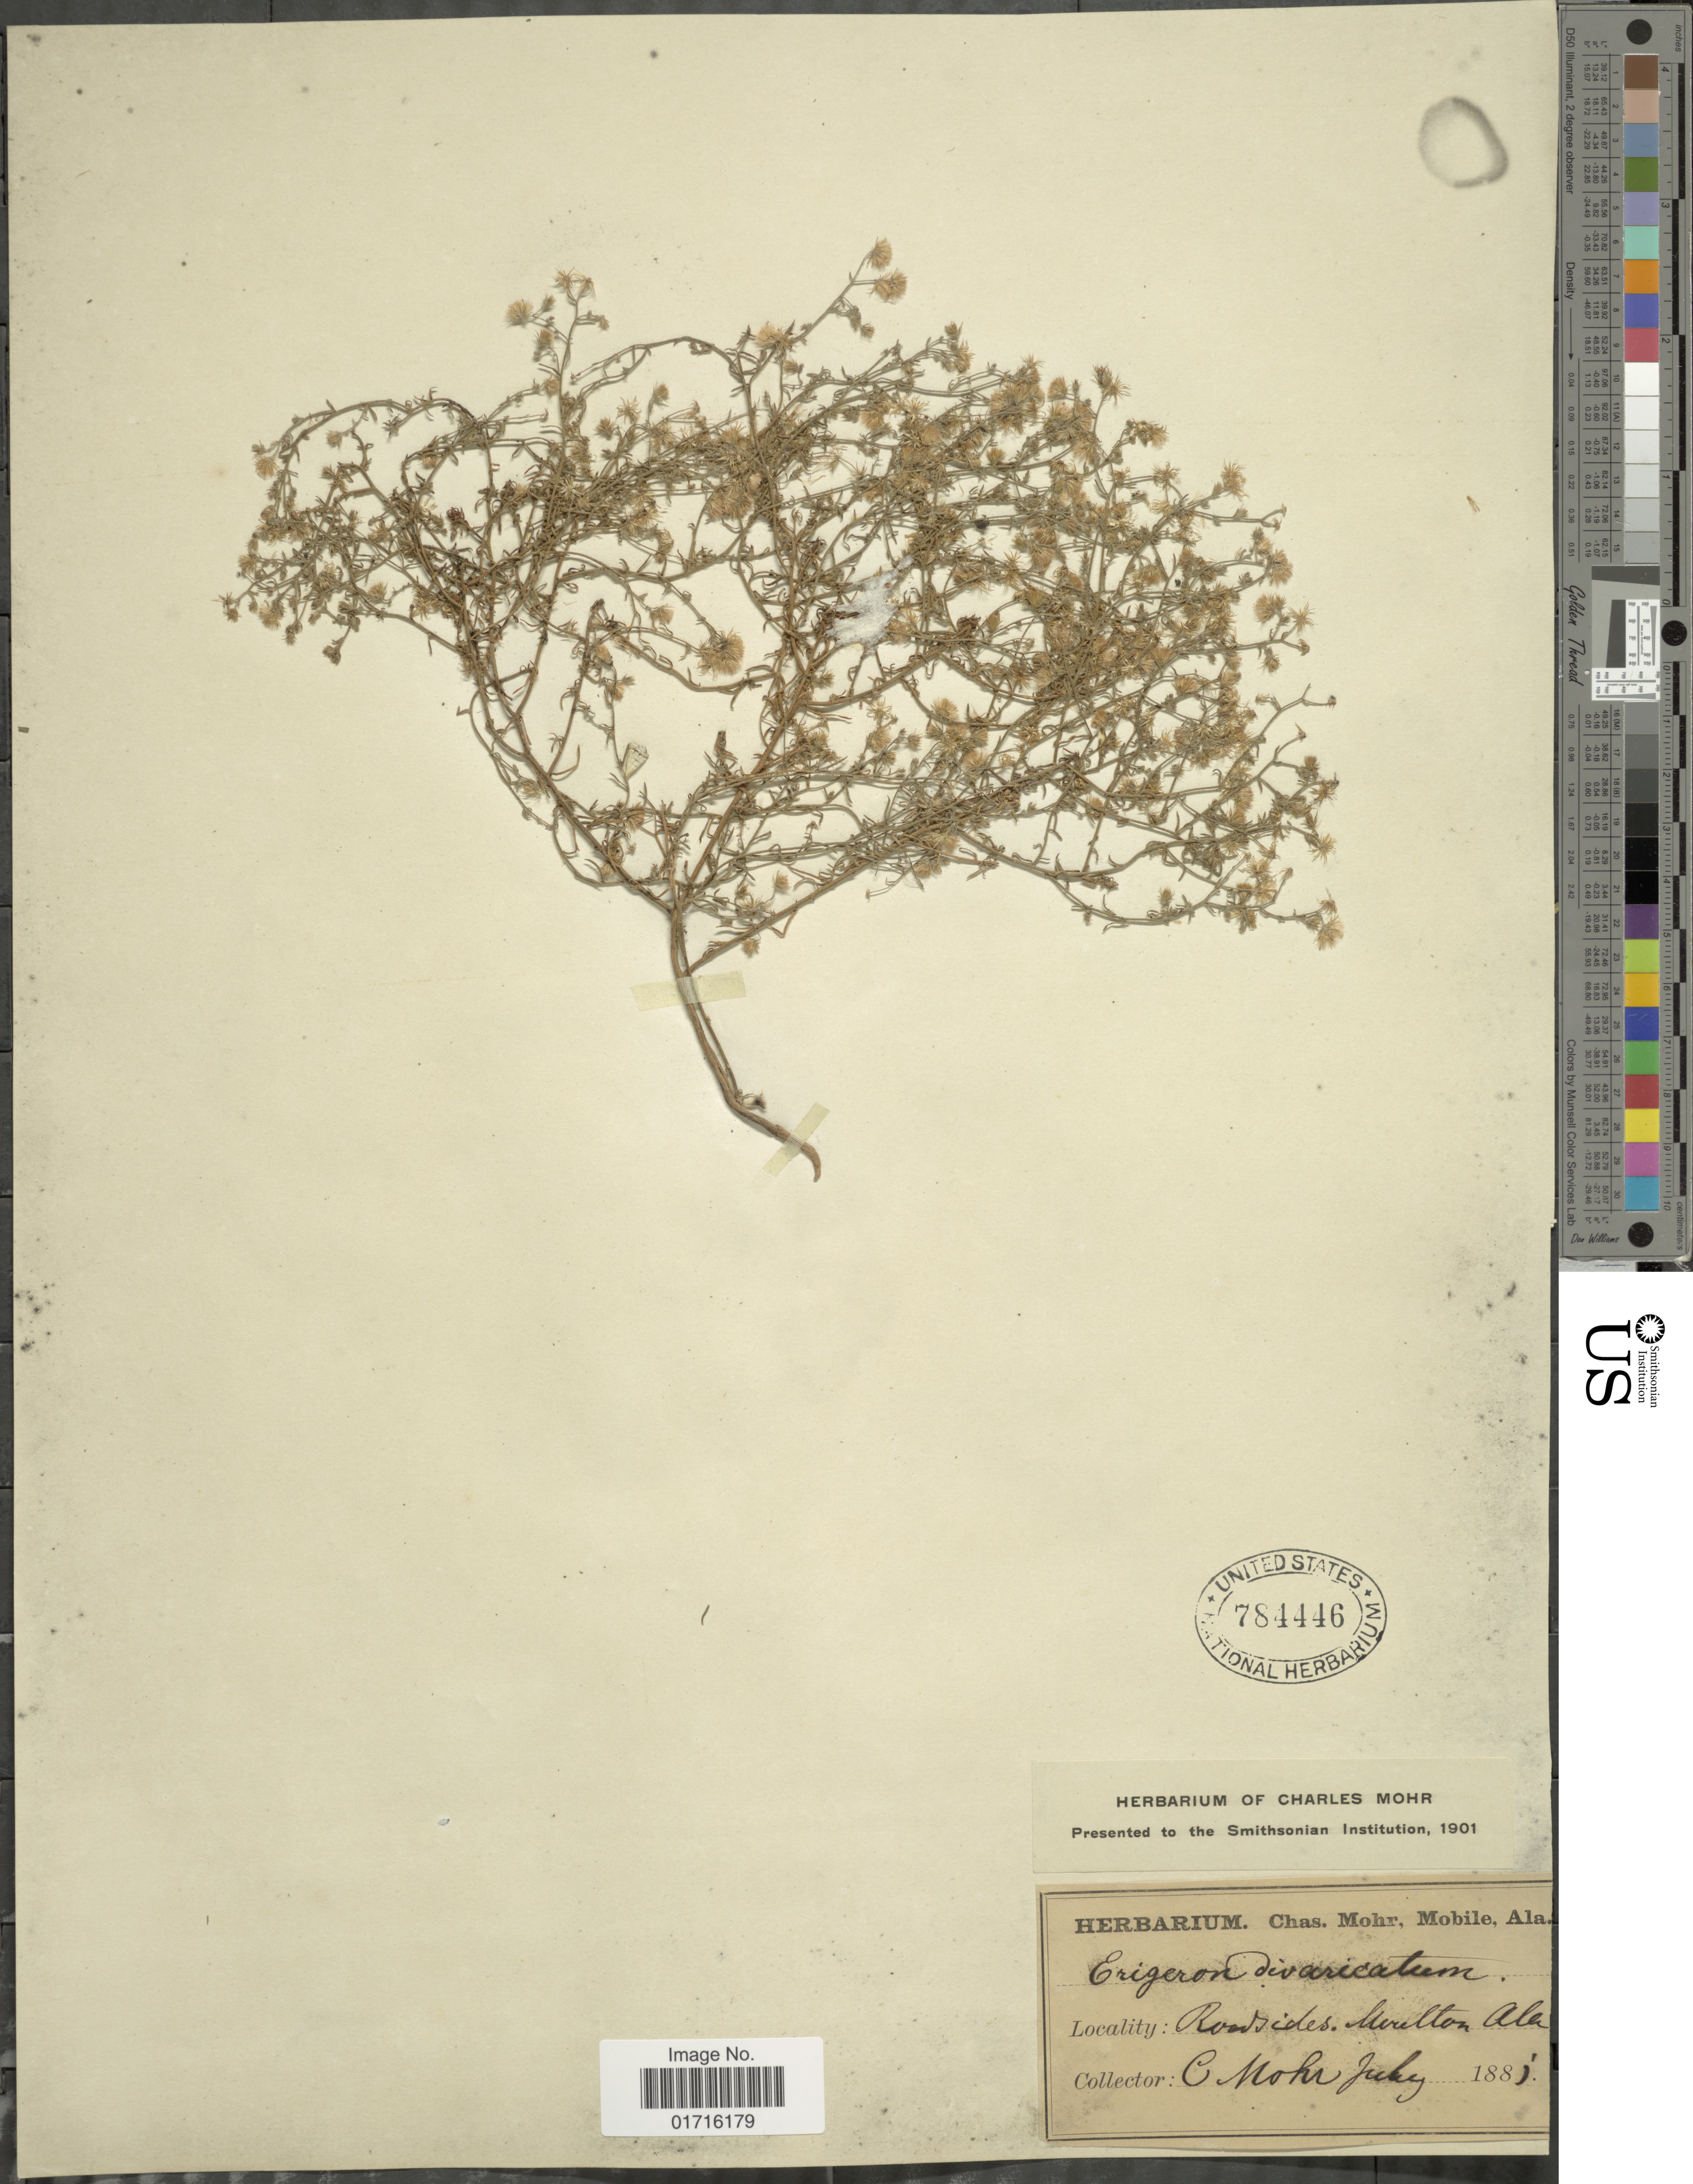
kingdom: Plantae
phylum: Tracheophyta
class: Magnoliopsida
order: Asterales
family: Asteraceae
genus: Conyza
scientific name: Conyza divaricata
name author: Spreng.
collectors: Mohr, C. T. (herbarium)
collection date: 1881-07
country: United States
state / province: Alabama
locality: Roadsides, Merelton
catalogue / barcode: US 784446